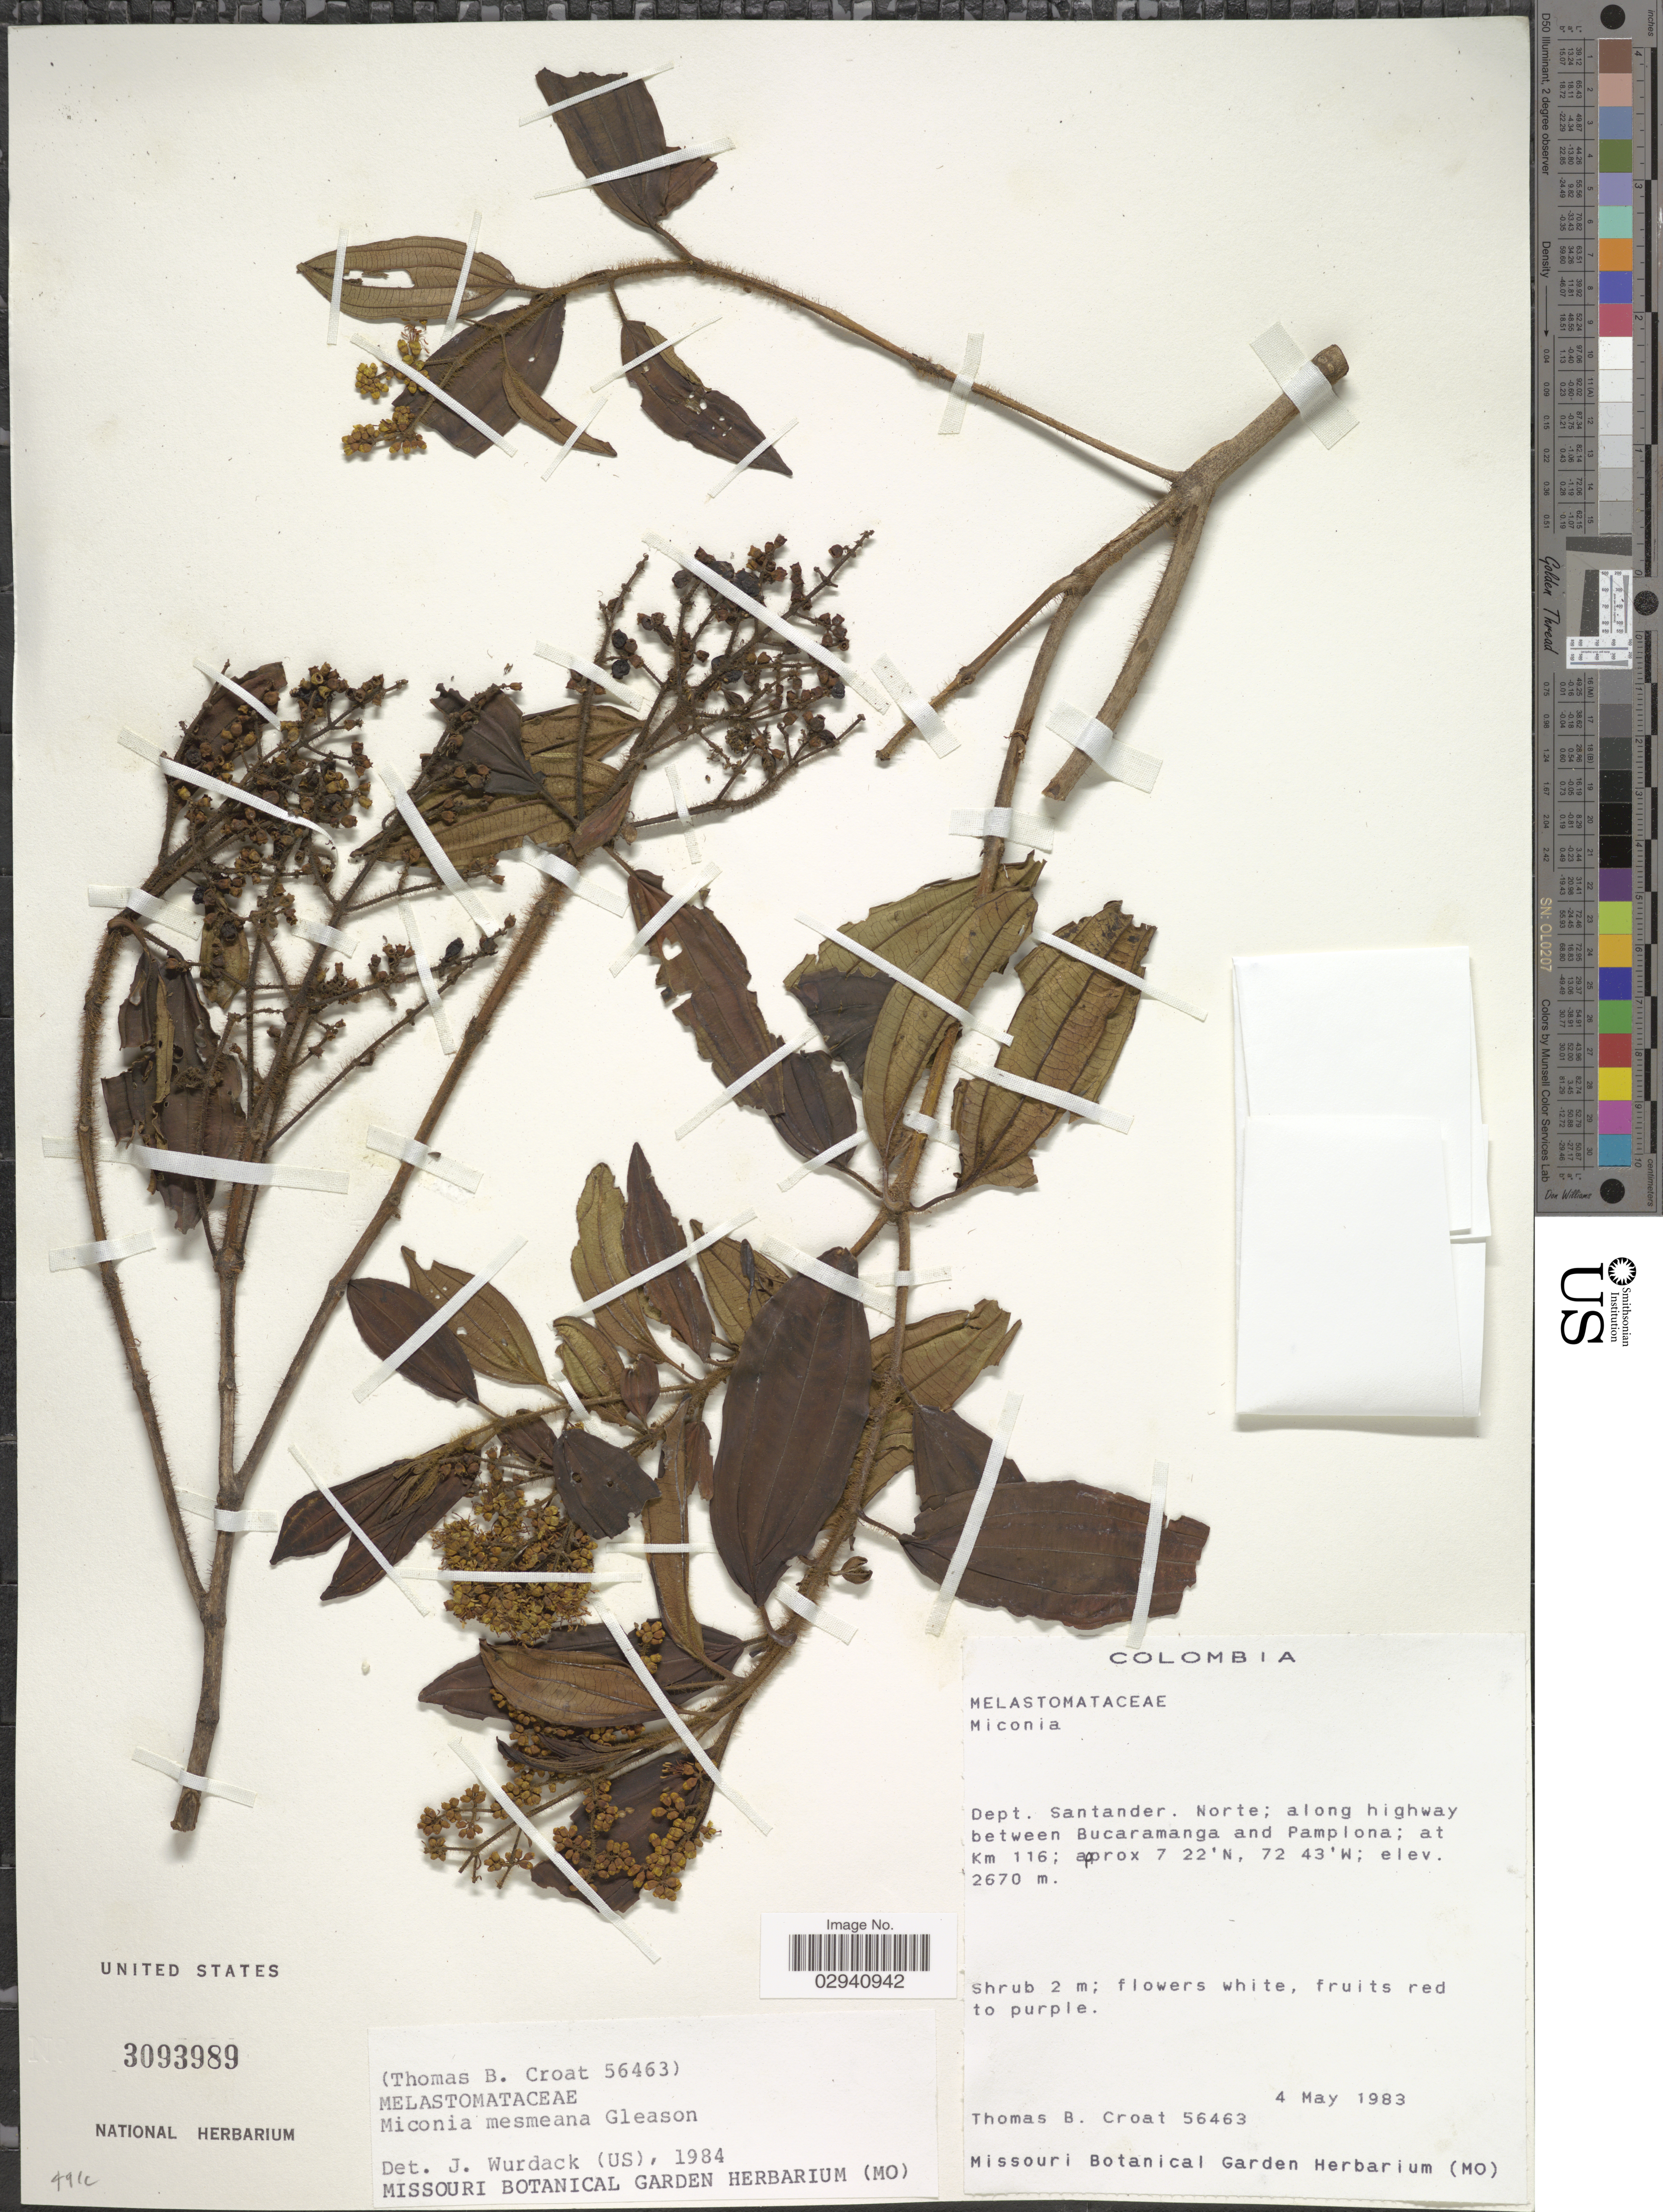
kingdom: Plantae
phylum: Tracheophyta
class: Magnoliopsida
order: Myrtales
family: Melastomataceae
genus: Miconia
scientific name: Miconia mesmeana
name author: Gleason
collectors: T. B. Croat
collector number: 56463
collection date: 1983-05-04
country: Colombia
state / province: Santander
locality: Dept. Santander. Norte; along highway between Bucaramanga and Pamplona; at Km 116.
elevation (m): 2670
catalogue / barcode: US 3093989